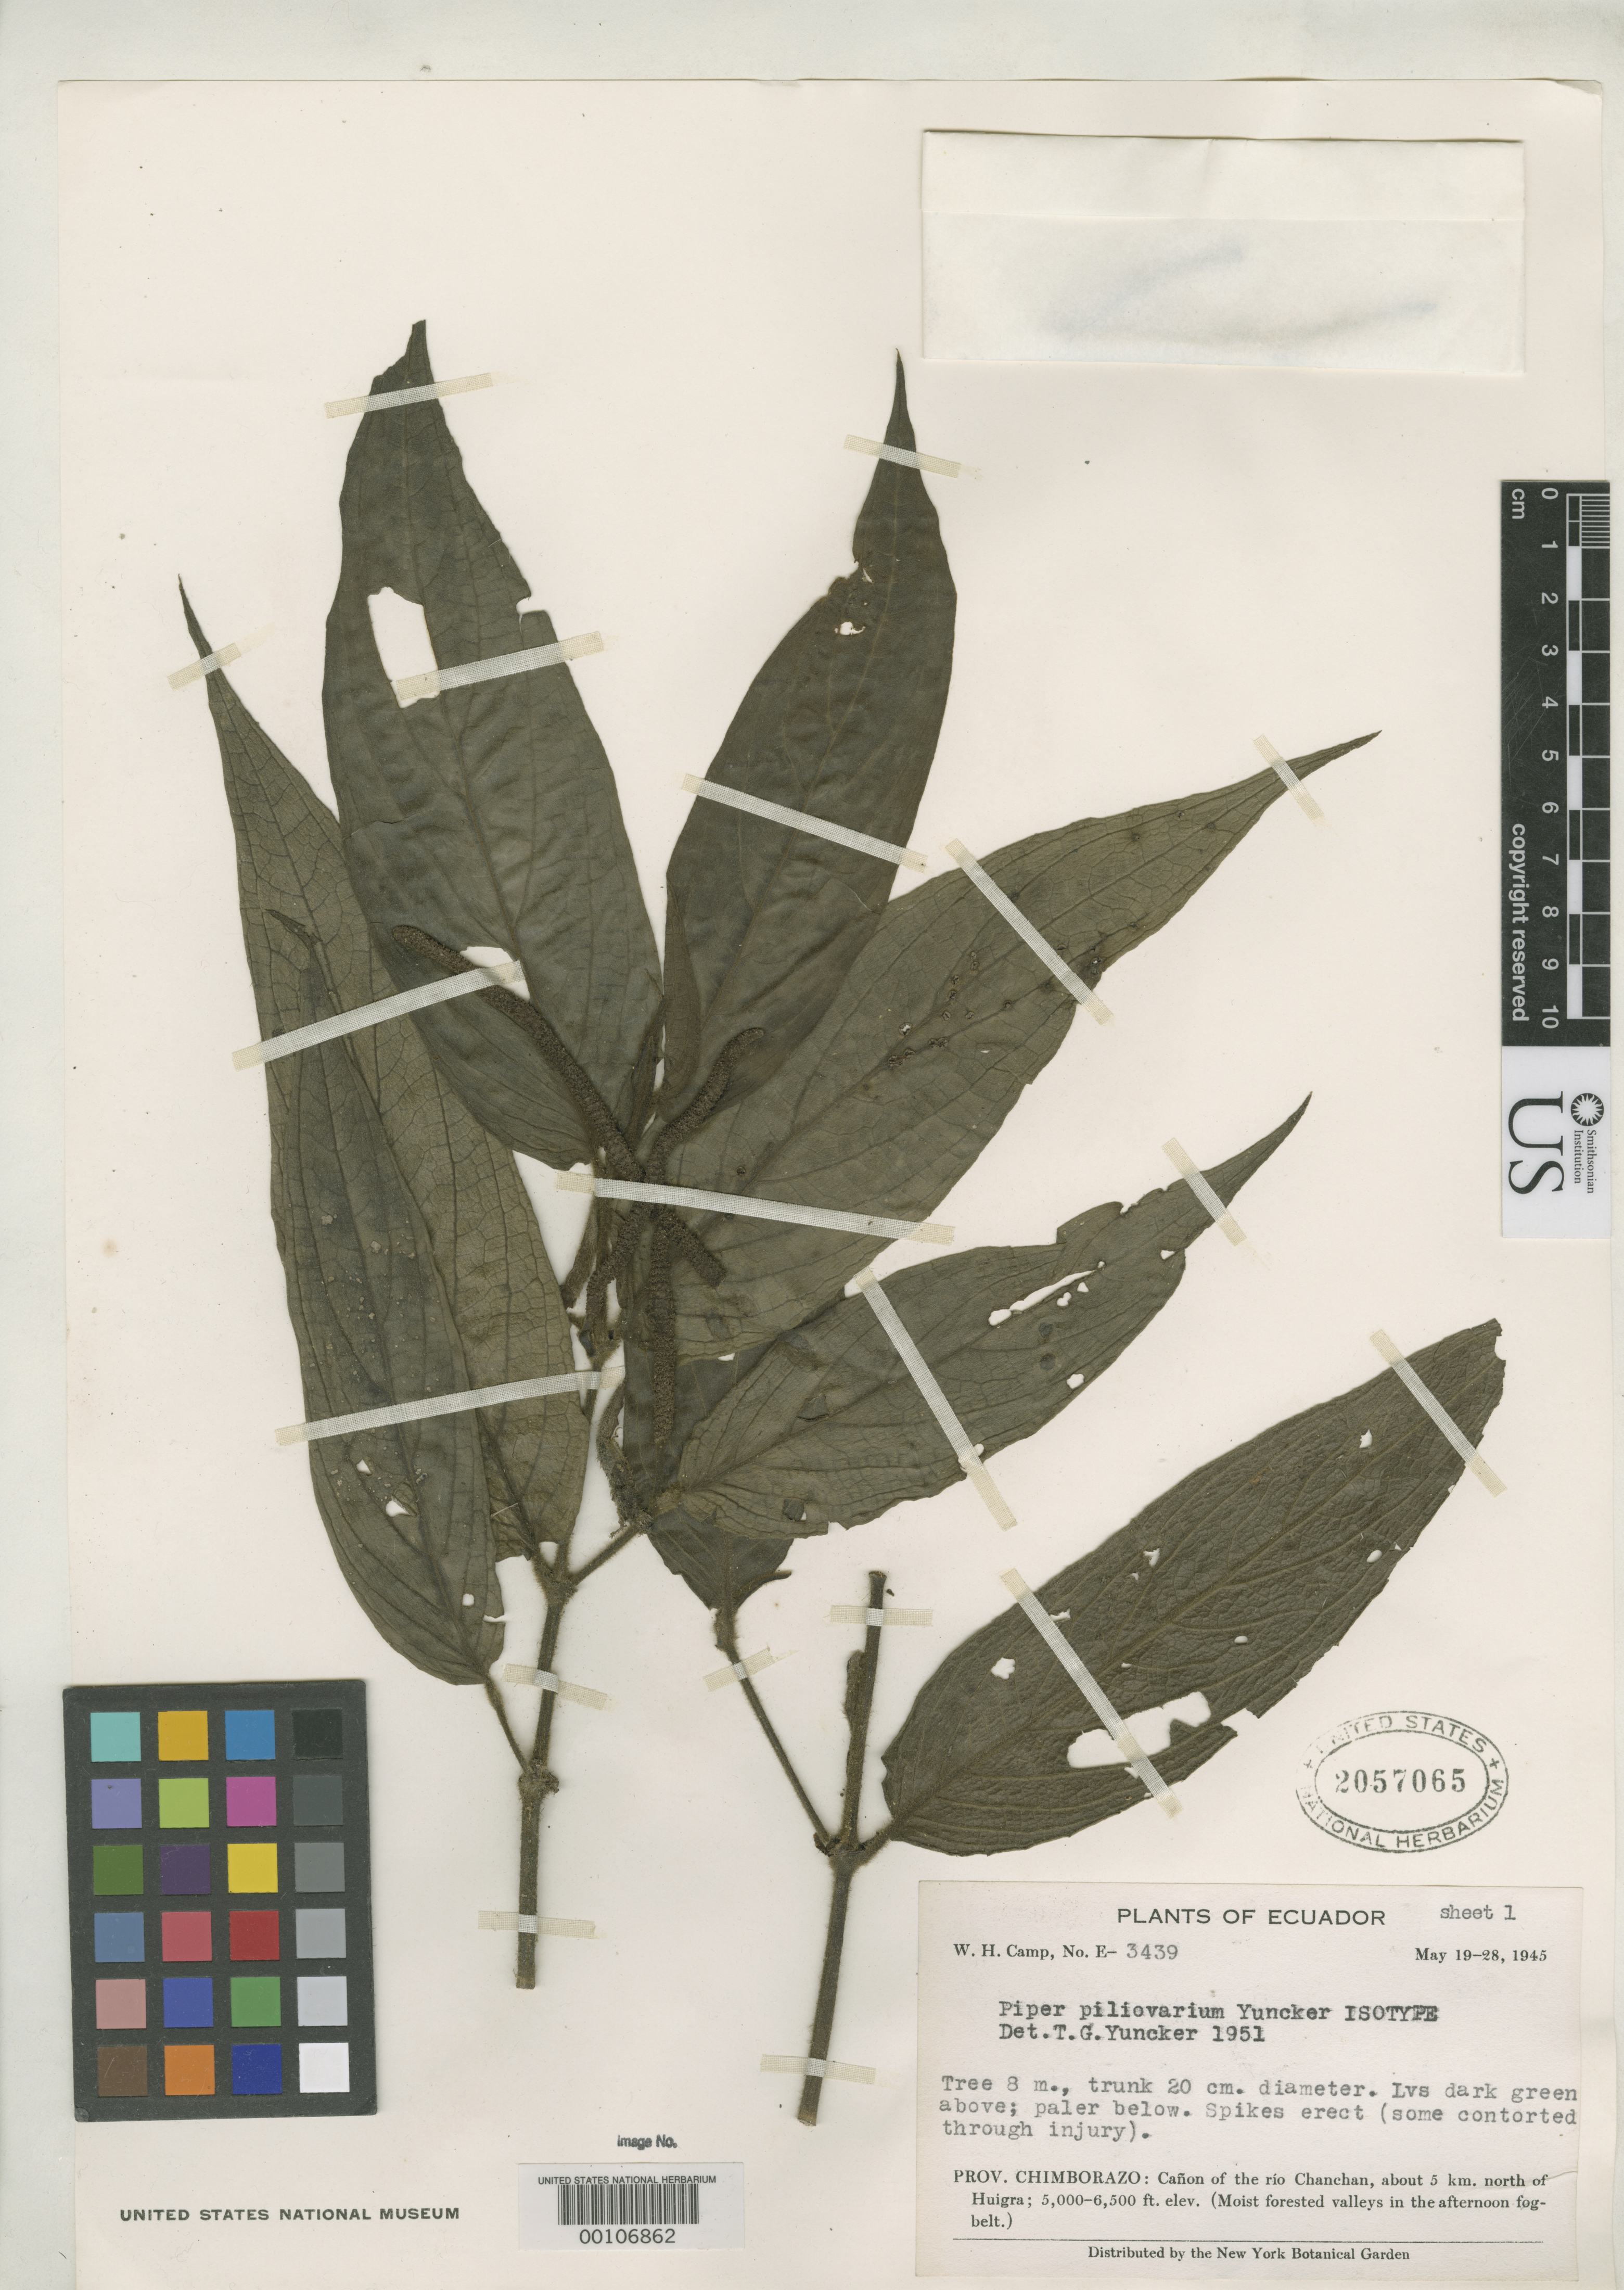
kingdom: Plantae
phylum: Tracheophyta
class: Magnoliopsida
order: Piperales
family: Piperaceae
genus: Piper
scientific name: Piper pilovarium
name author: Yunck.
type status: Isotype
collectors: W. H. Camp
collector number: E-3439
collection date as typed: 19 May 1945 to 28 May 1945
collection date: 1945-05-19/1945-05-28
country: Ecuador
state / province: Chimborazo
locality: Rio Chanchan Canon.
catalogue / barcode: US 2057065